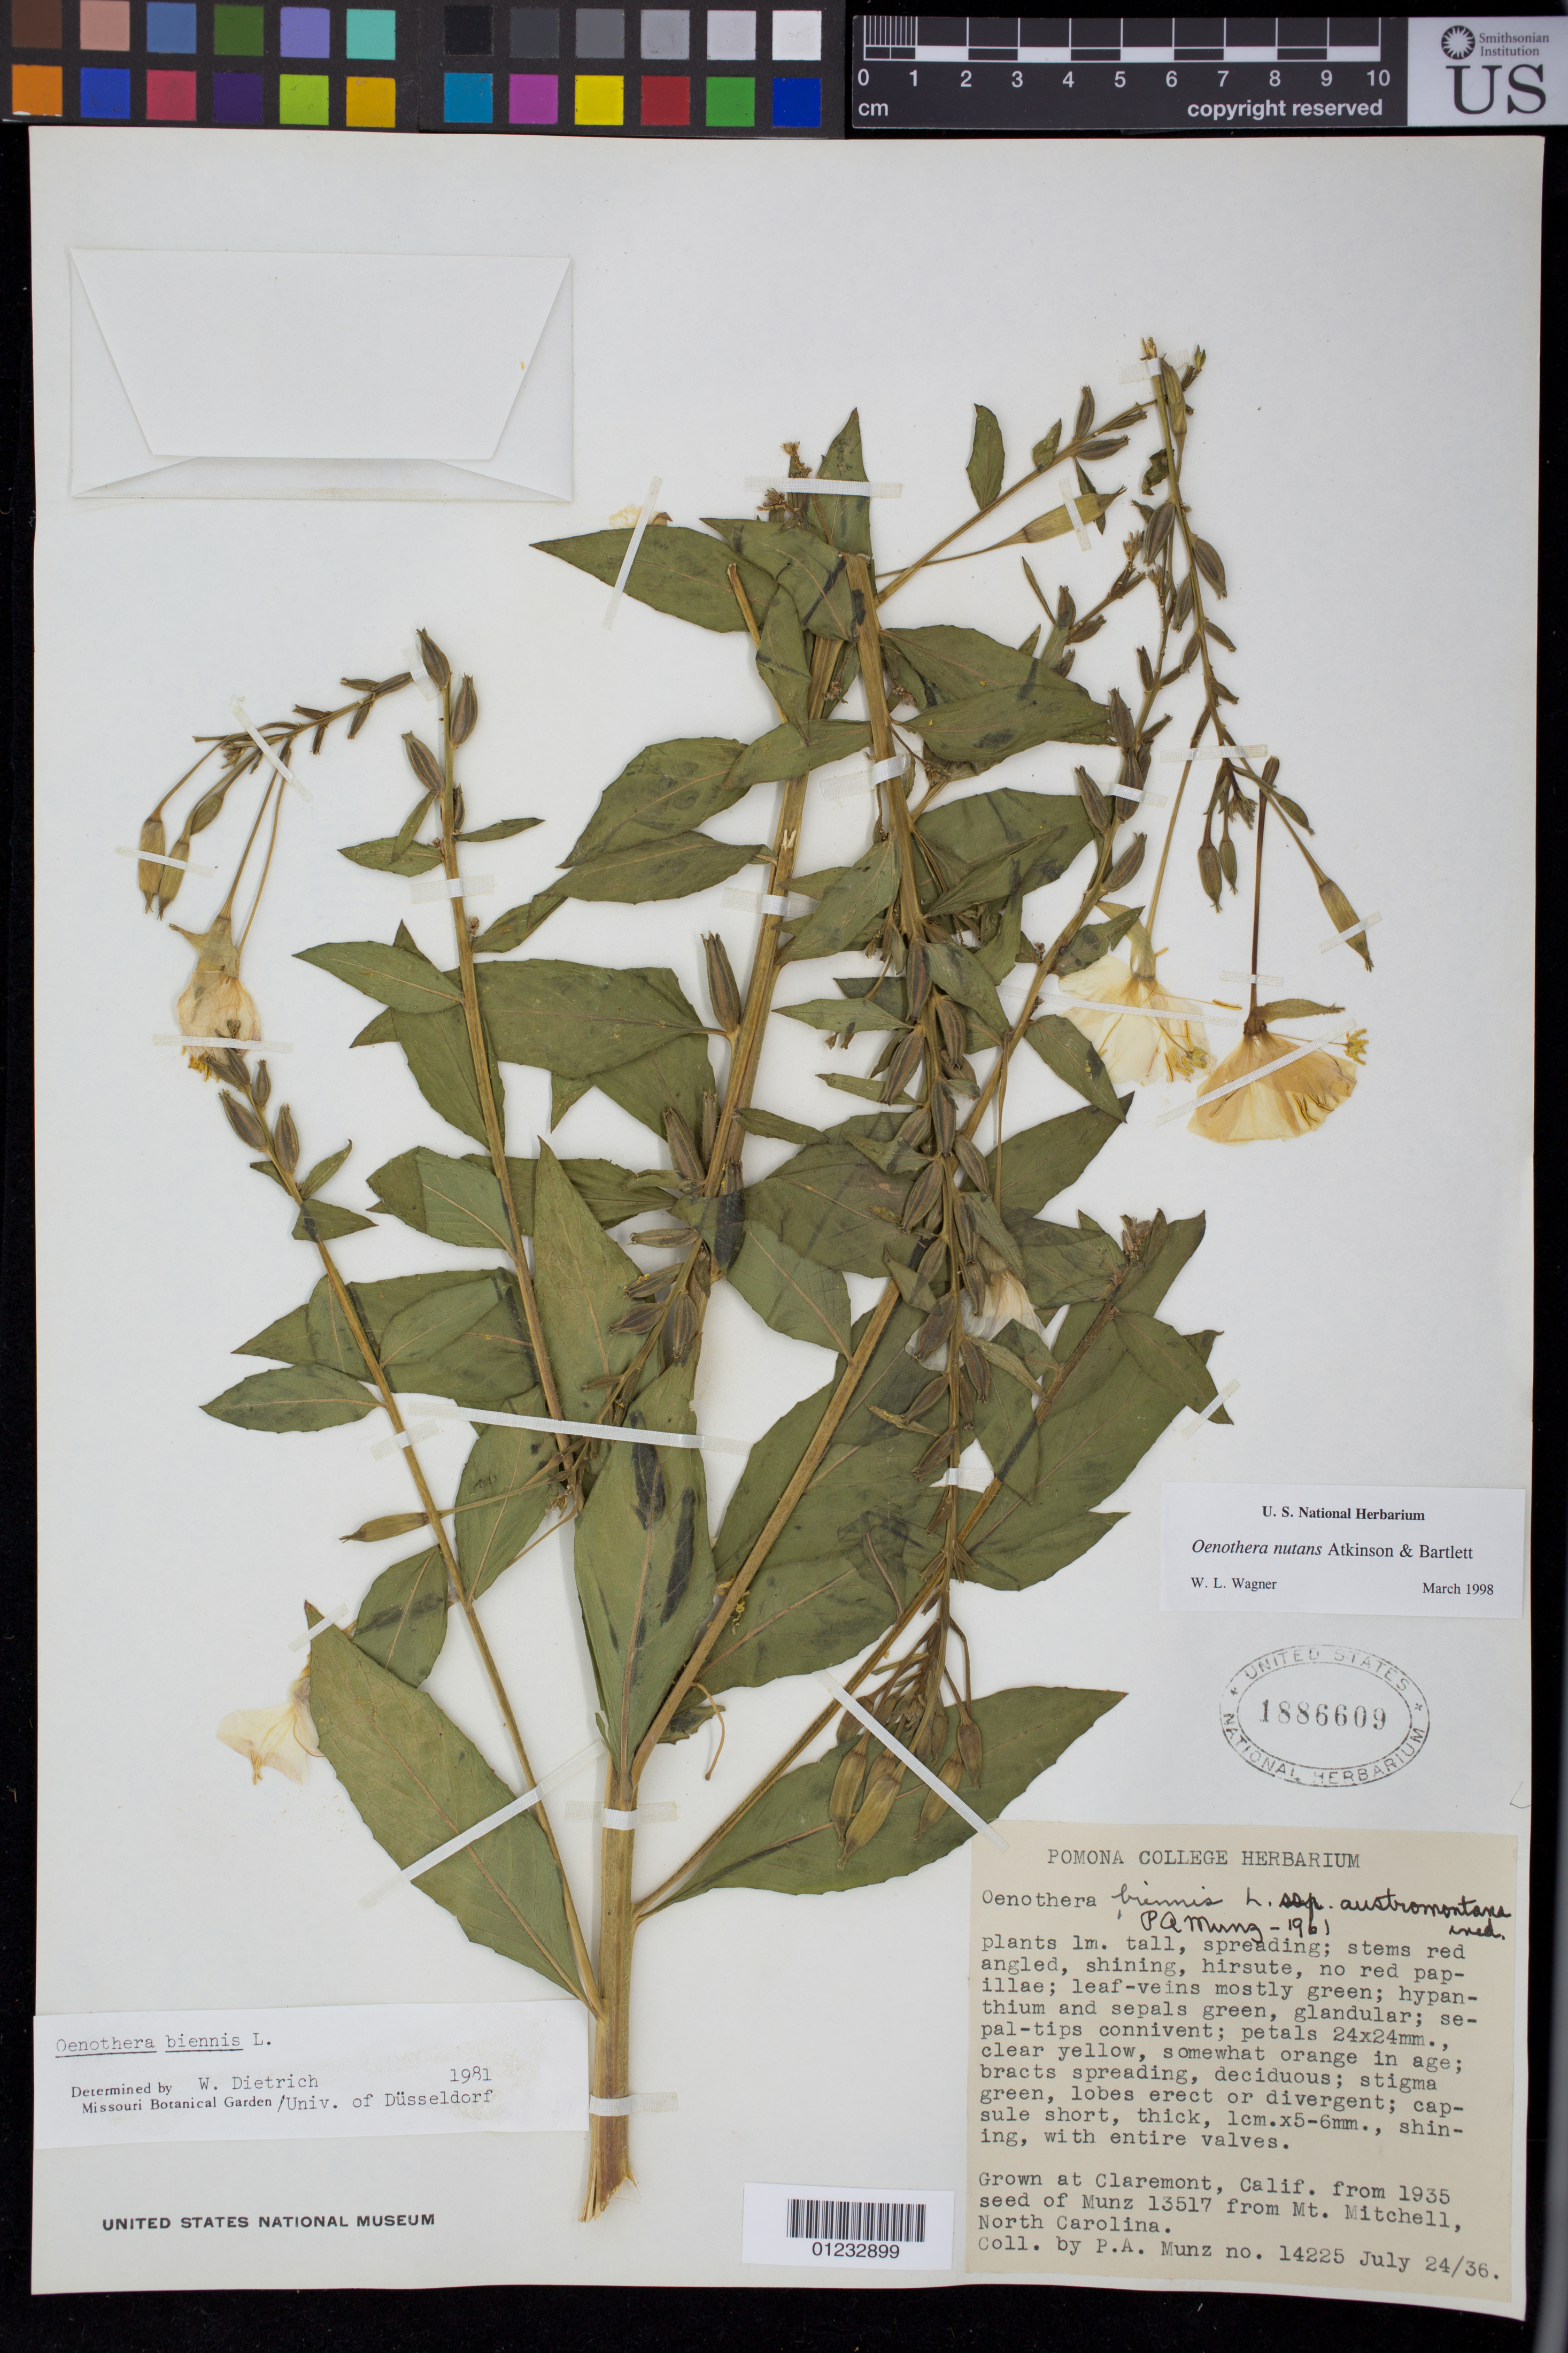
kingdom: Plantae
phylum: Tracheophyta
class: Magnoliopsida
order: Myrtales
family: Onagraceae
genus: Oenothera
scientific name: Oenothera nutans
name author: G.F. Atk. & Bartlett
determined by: Wagner, W. L., (BOT), Smithsonian Institution - National Museum of Natural History (UNITED STATES)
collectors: P. A. Munz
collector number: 14225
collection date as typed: Jul 24/36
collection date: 1936-07-24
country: United States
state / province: California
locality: Grown at Claremont, California from 1935 seed of Munz 13517 from Mt. Mitchell, NC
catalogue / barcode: US 1886609